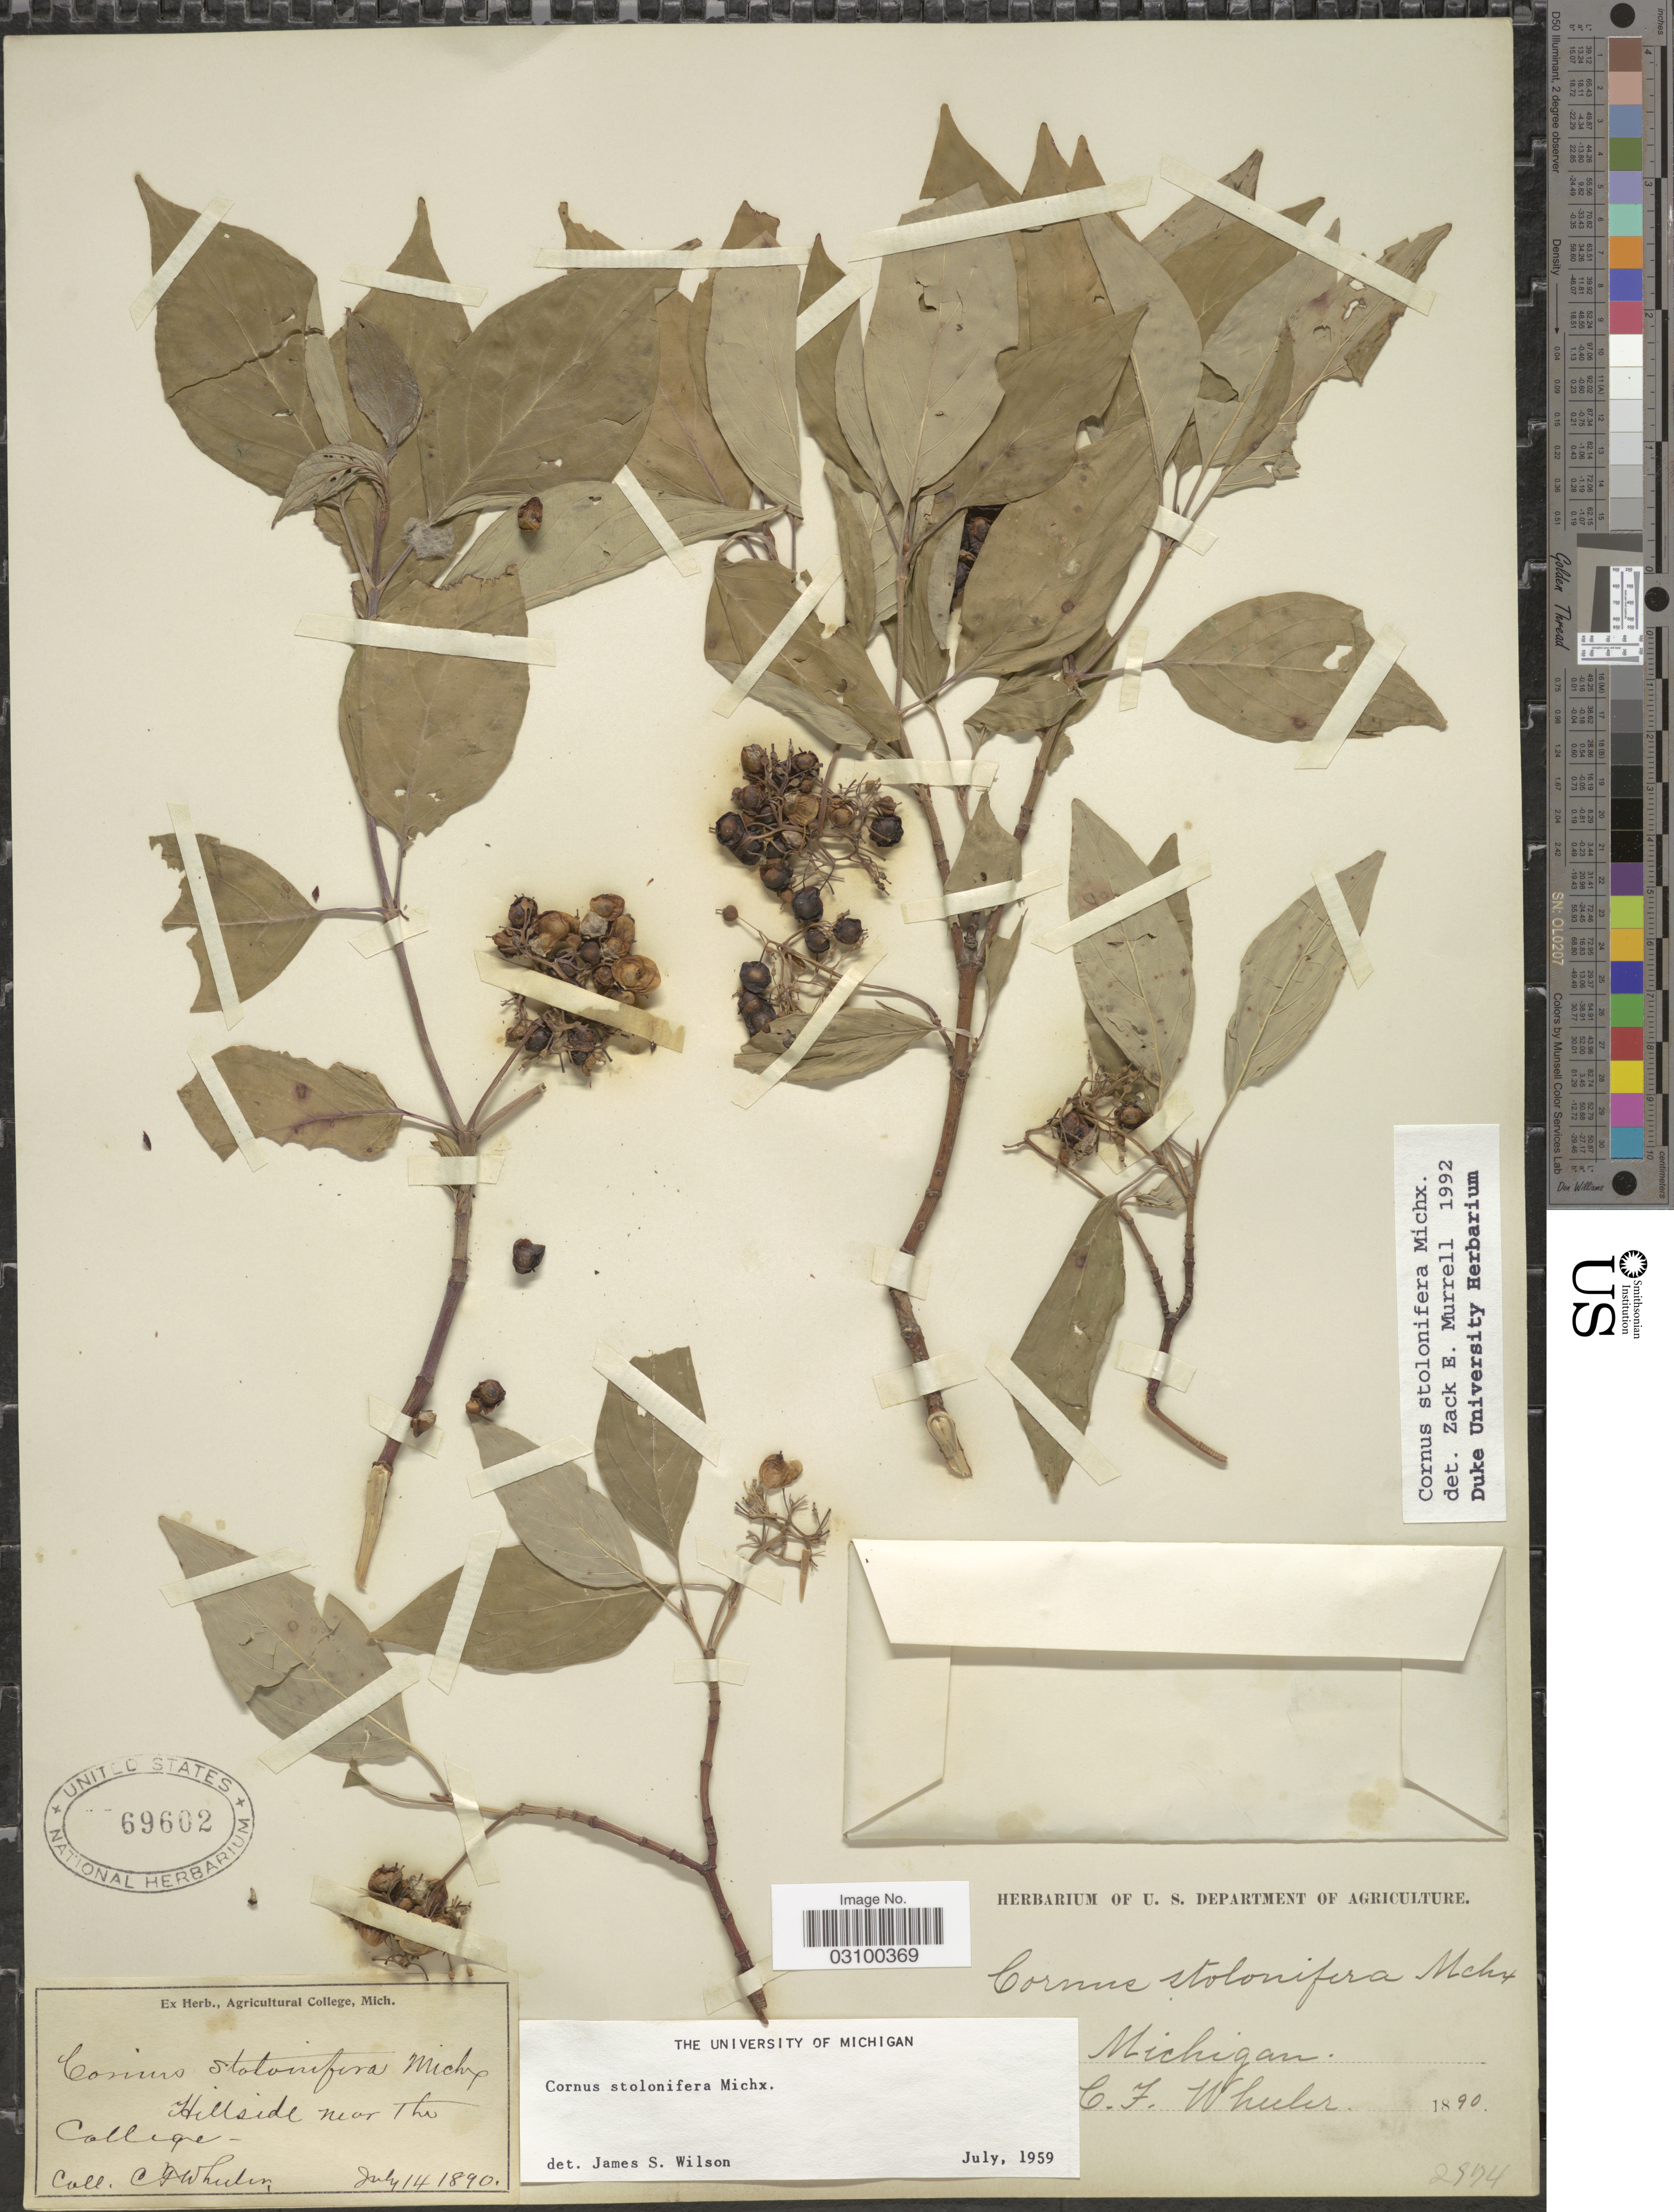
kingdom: Plantae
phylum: Tracheophyta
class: Magnoliopsida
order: Cornales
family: Cornaceae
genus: Cornus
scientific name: Cornus sericea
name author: L.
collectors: C. Wheeler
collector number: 2594*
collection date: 1890-07-14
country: United States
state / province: Michigan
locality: Hillside near The College.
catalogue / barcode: US 69602